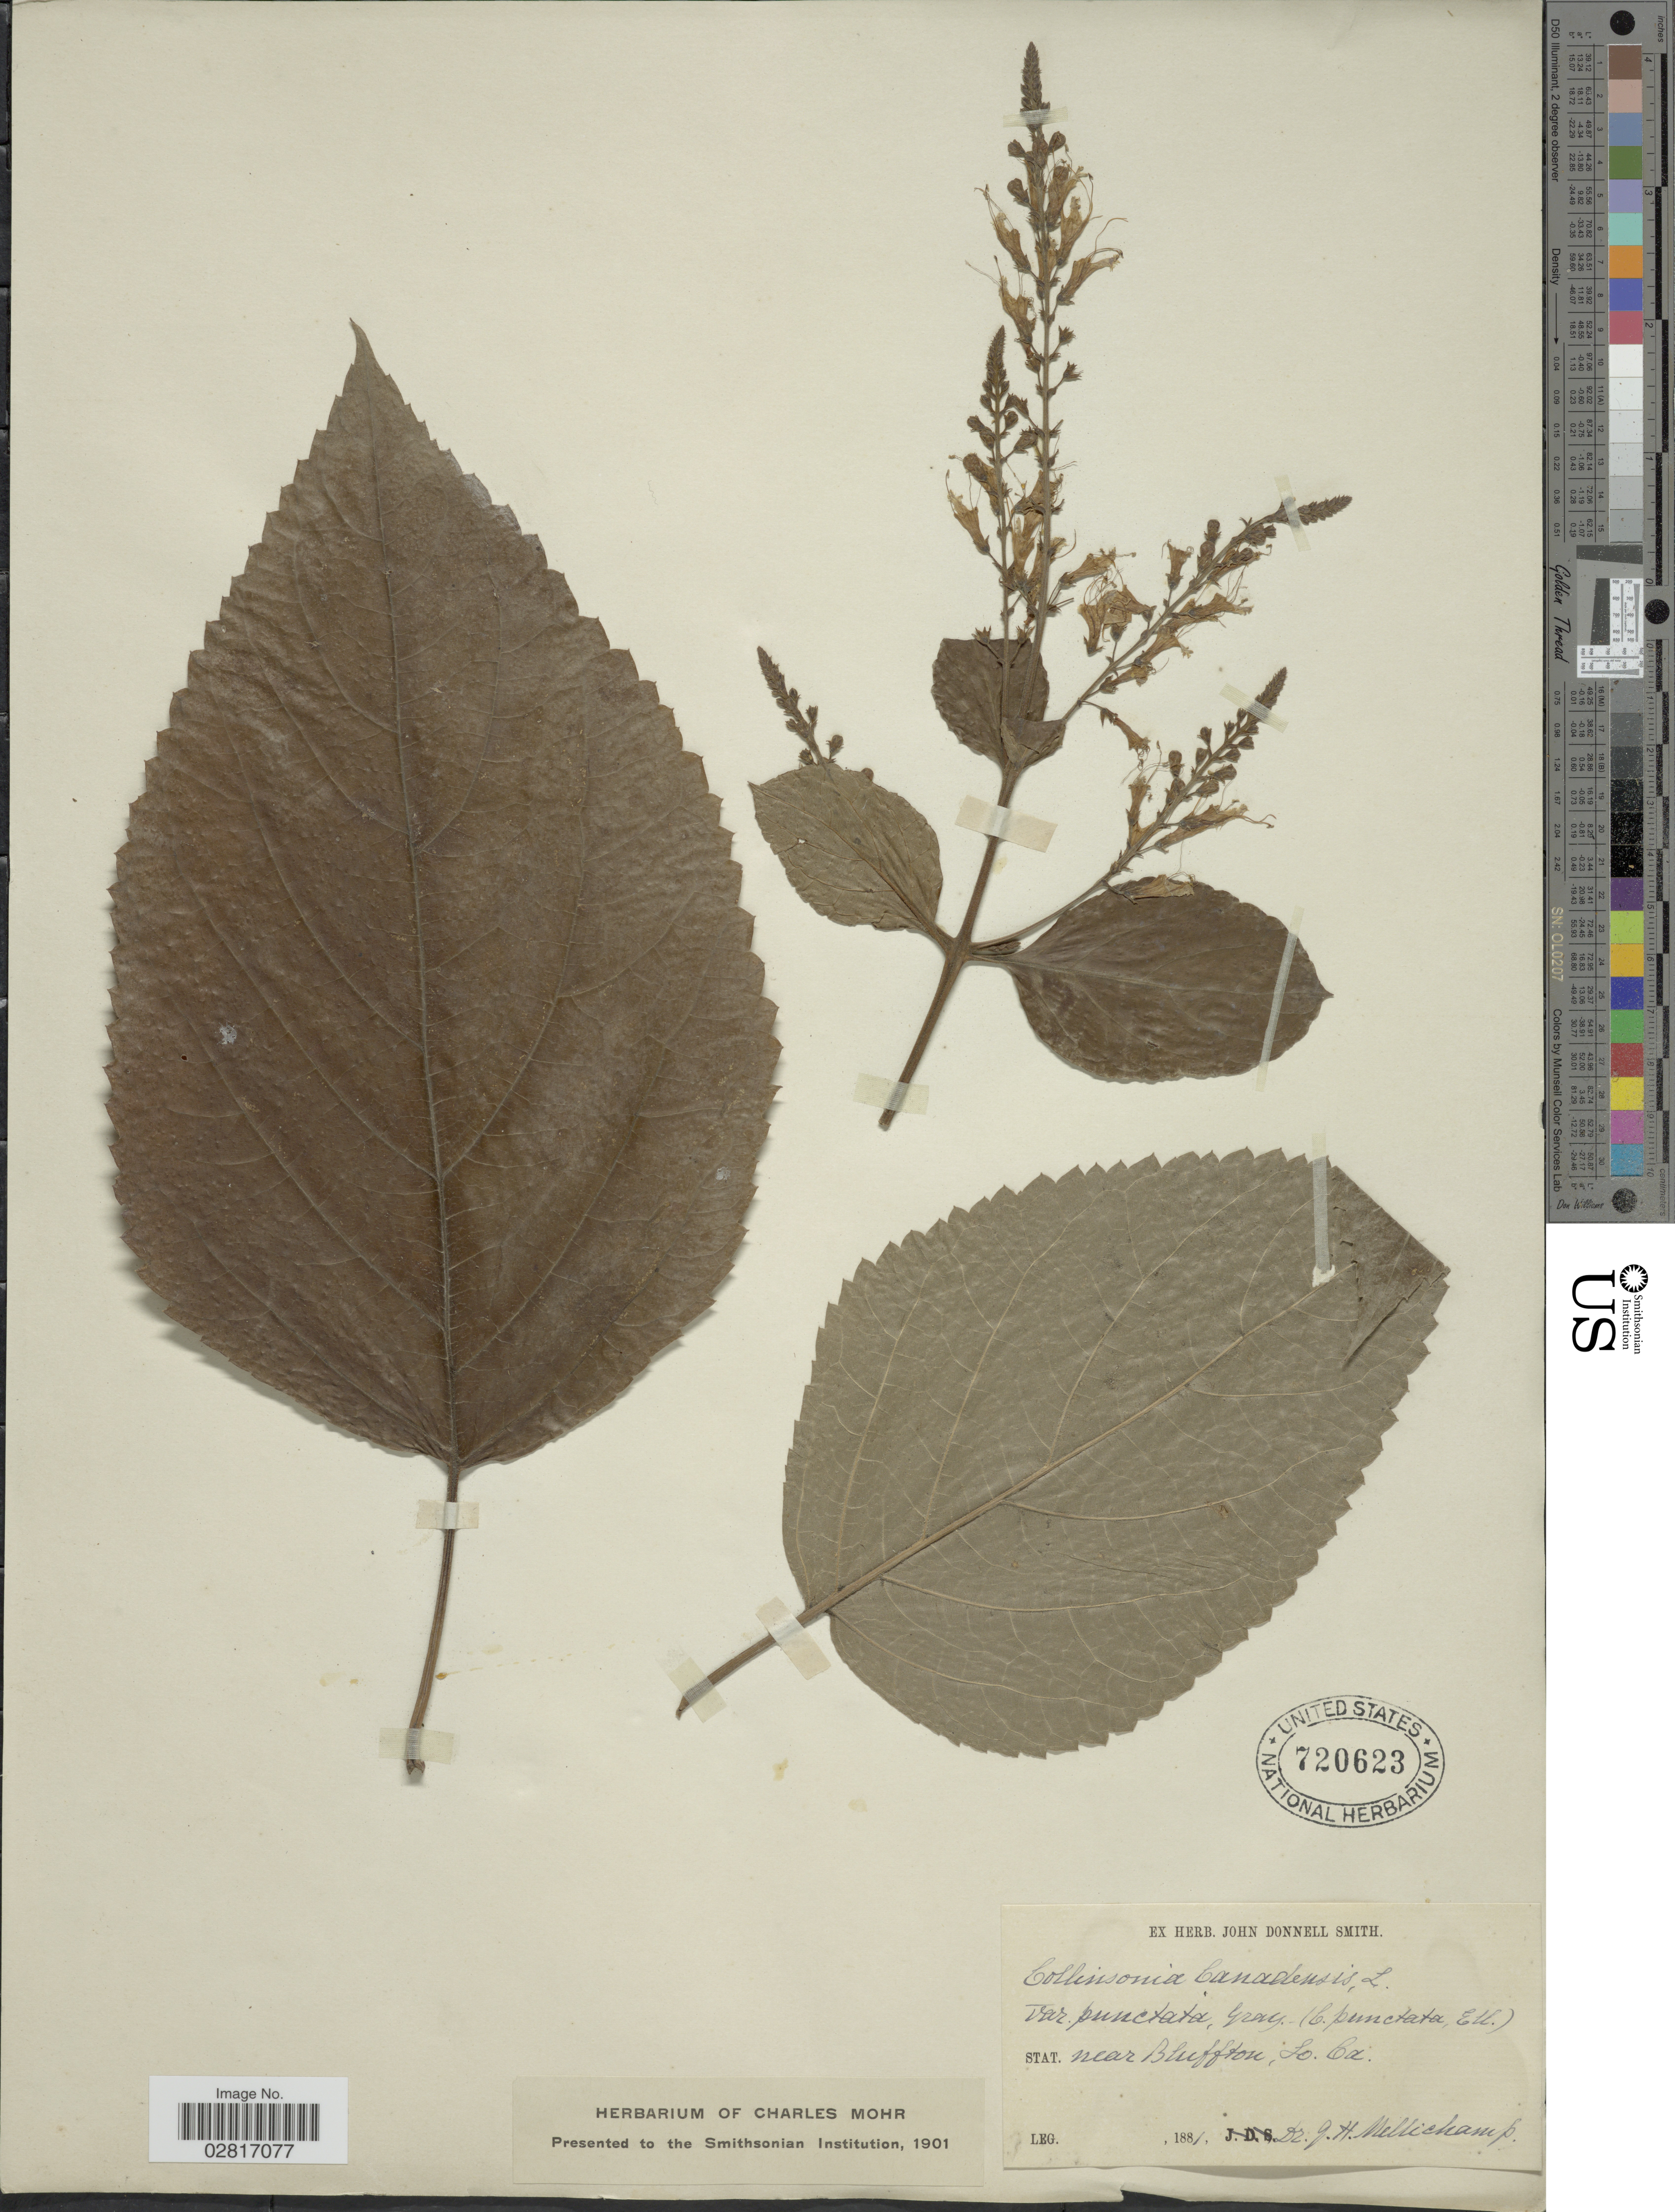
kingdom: Plantae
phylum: Tracheophyta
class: Magnoliopsida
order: Lamiales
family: Lamiaceae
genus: Collinsonia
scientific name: Collinsonia canadensis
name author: L.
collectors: J. H. Mellichamp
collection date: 1881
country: United States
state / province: South Carolina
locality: Near Bluffton,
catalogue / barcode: US 720623